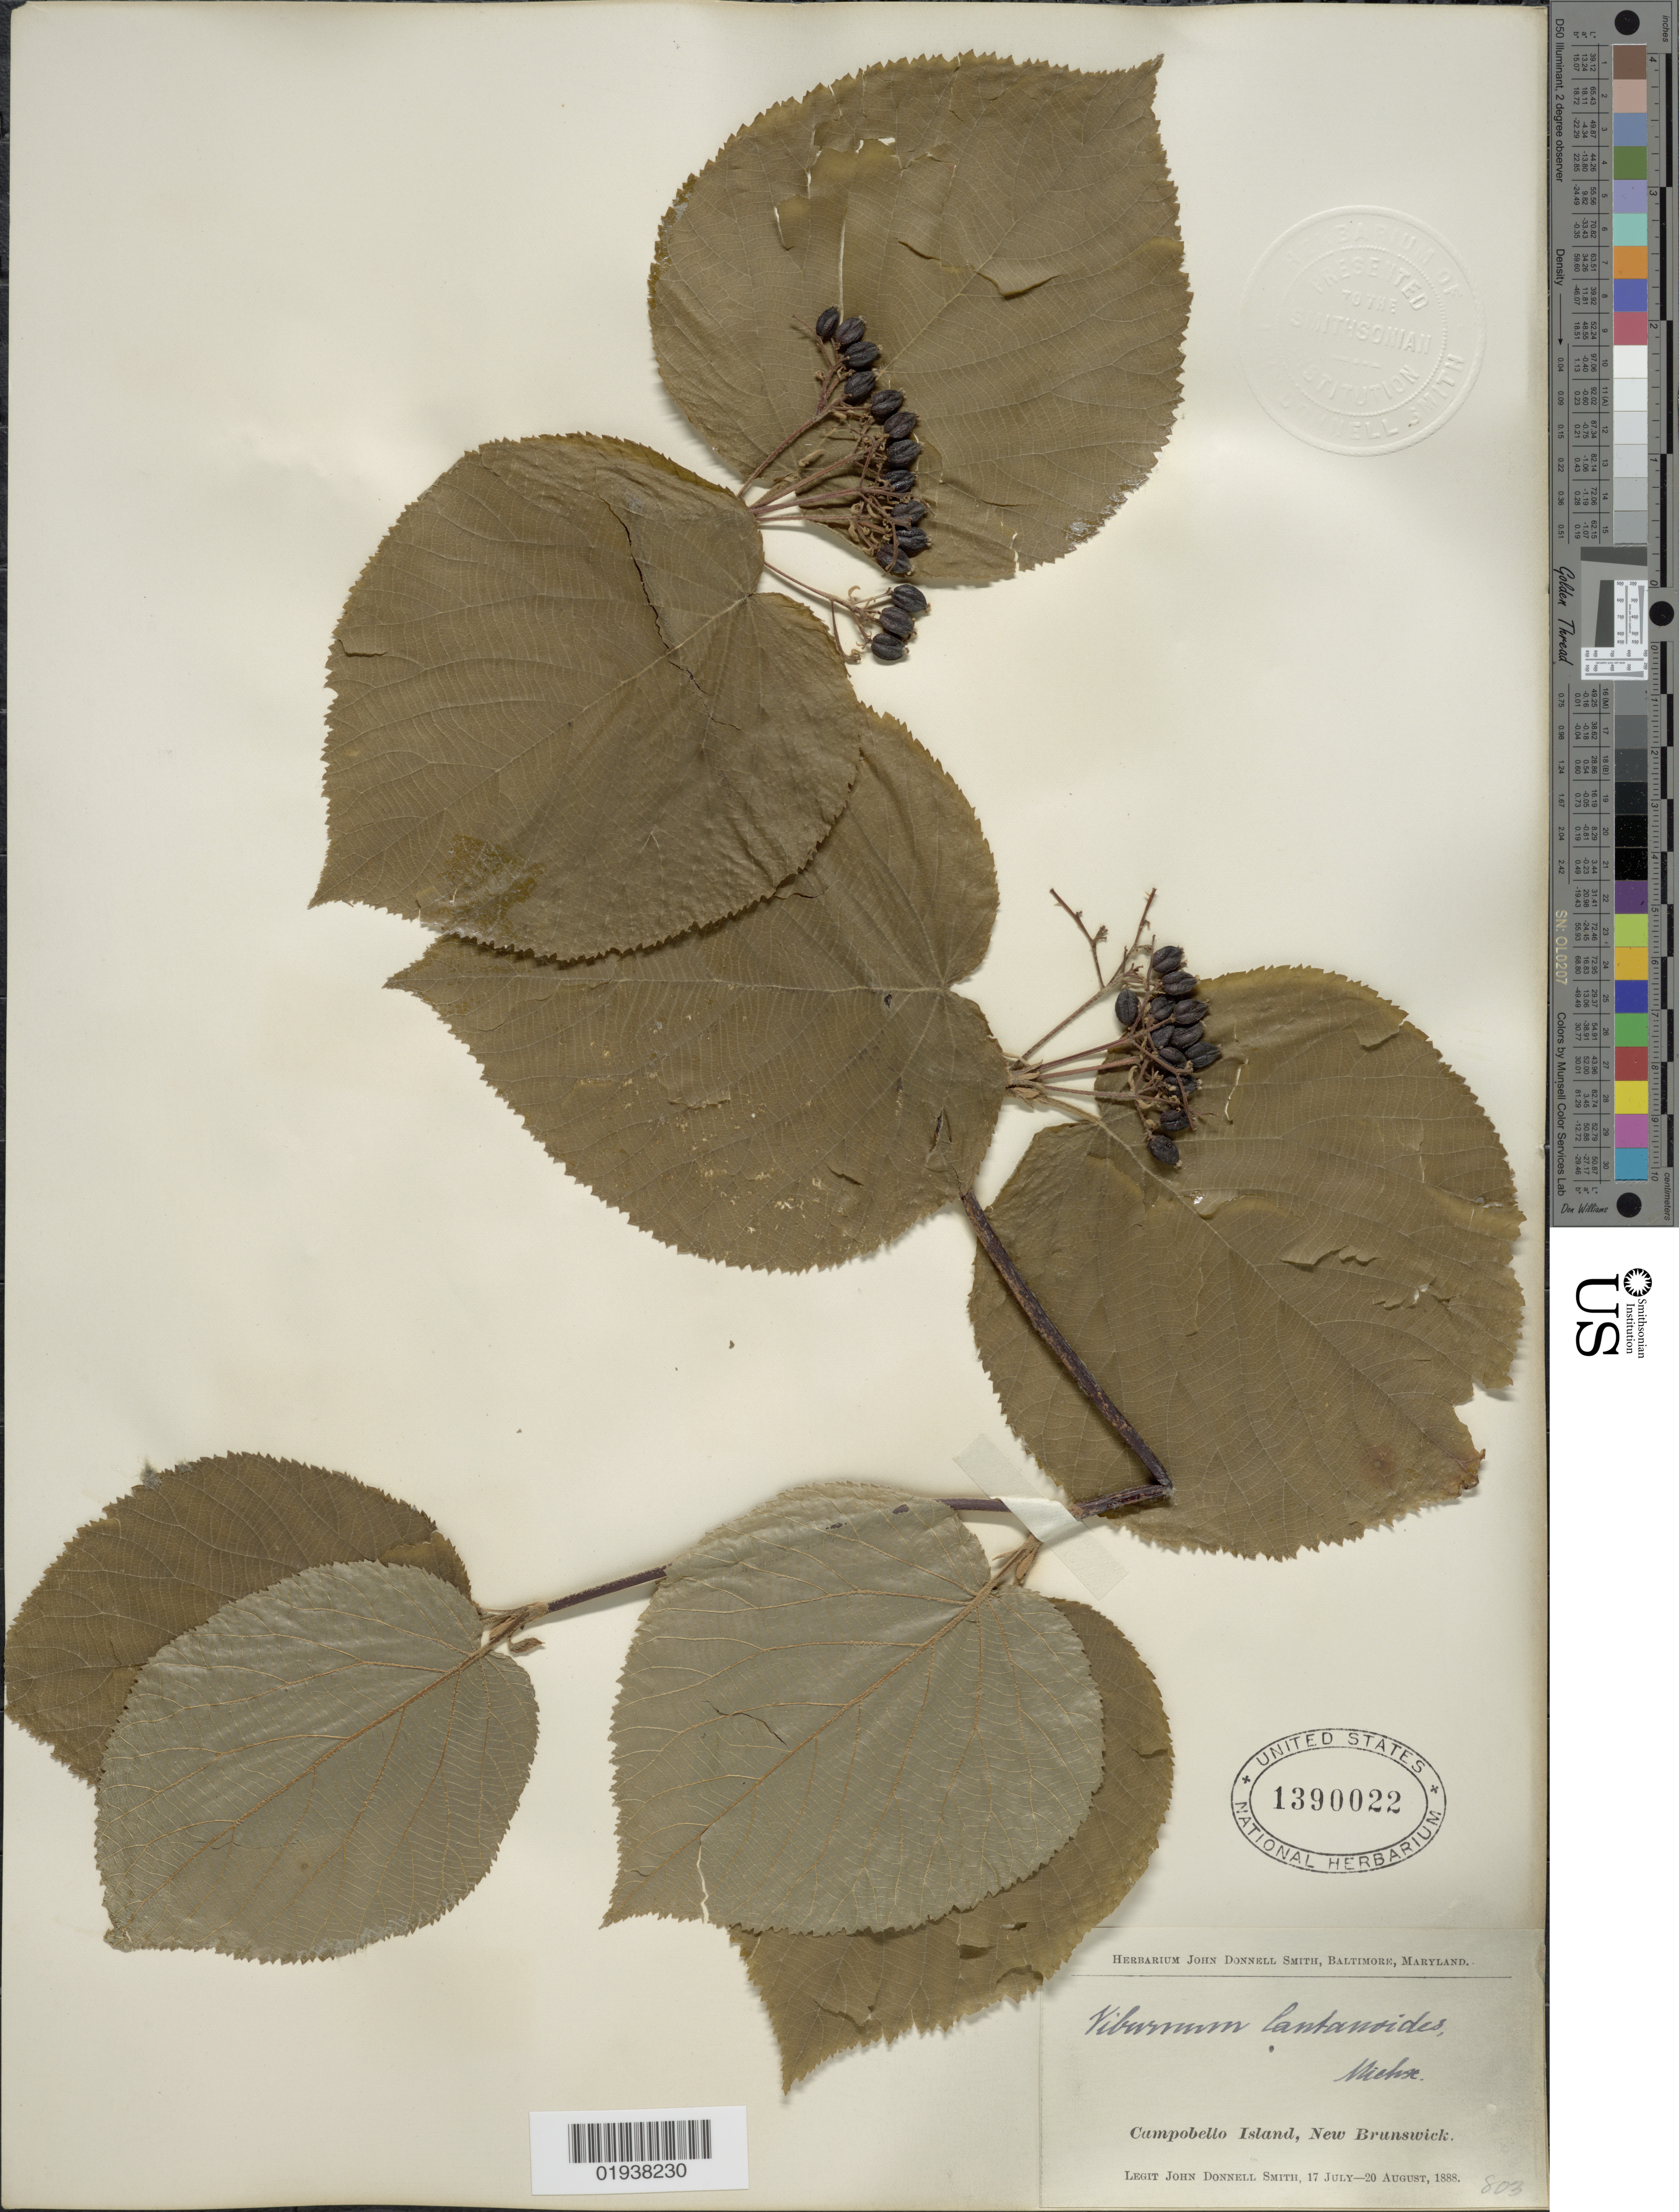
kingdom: Plantae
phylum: Tracheophyta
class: Magnoliopsida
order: Dipsacales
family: Viburnaceae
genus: Viburnum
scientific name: Viburnum alnifolium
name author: Marshall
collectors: J. Donnell Smith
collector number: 803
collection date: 1888-07-17/1888-08-20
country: Canada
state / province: New Brunswick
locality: Campobello Island.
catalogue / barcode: US 1390022